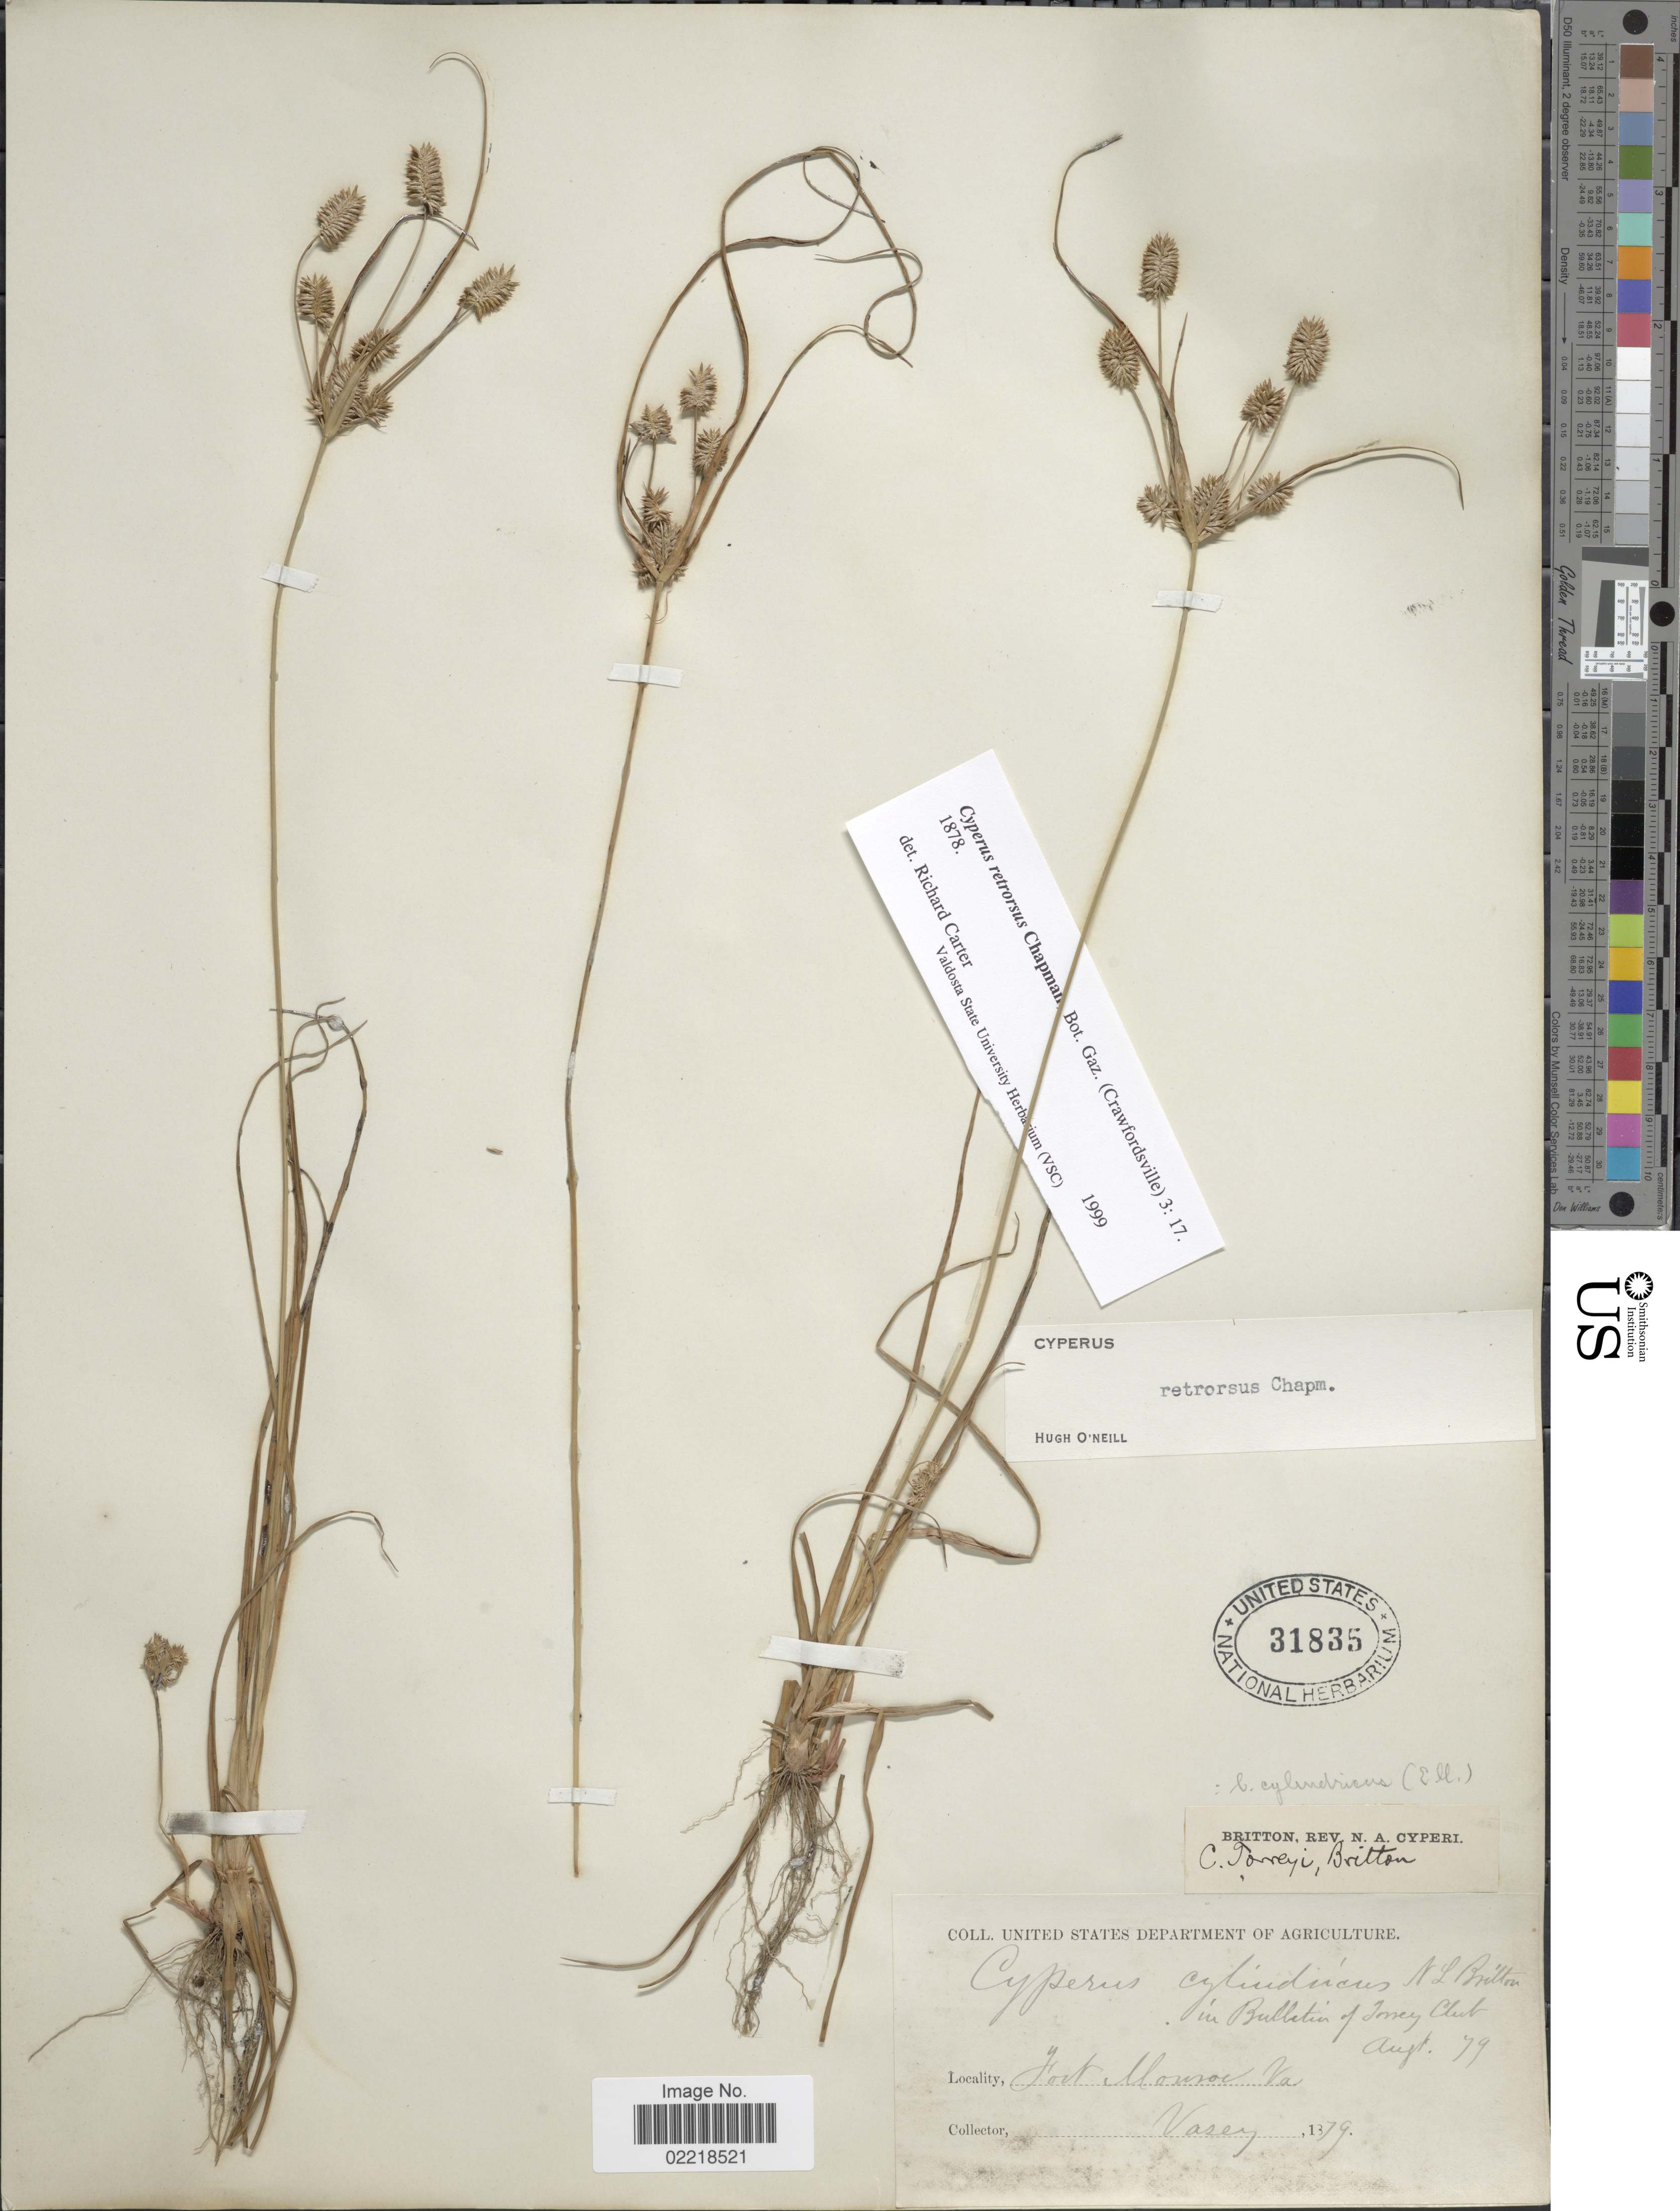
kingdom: Plantae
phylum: Tracheophyta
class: Liliopsida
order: Poales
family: Cyperaceae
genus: Cyperus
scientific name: Cyperus retrorsus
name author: Chapm.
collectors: Vasey, --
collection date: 1879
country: United States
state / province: Virginia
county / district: City of Hampton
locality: Fort Monroe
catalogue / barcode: US 31835